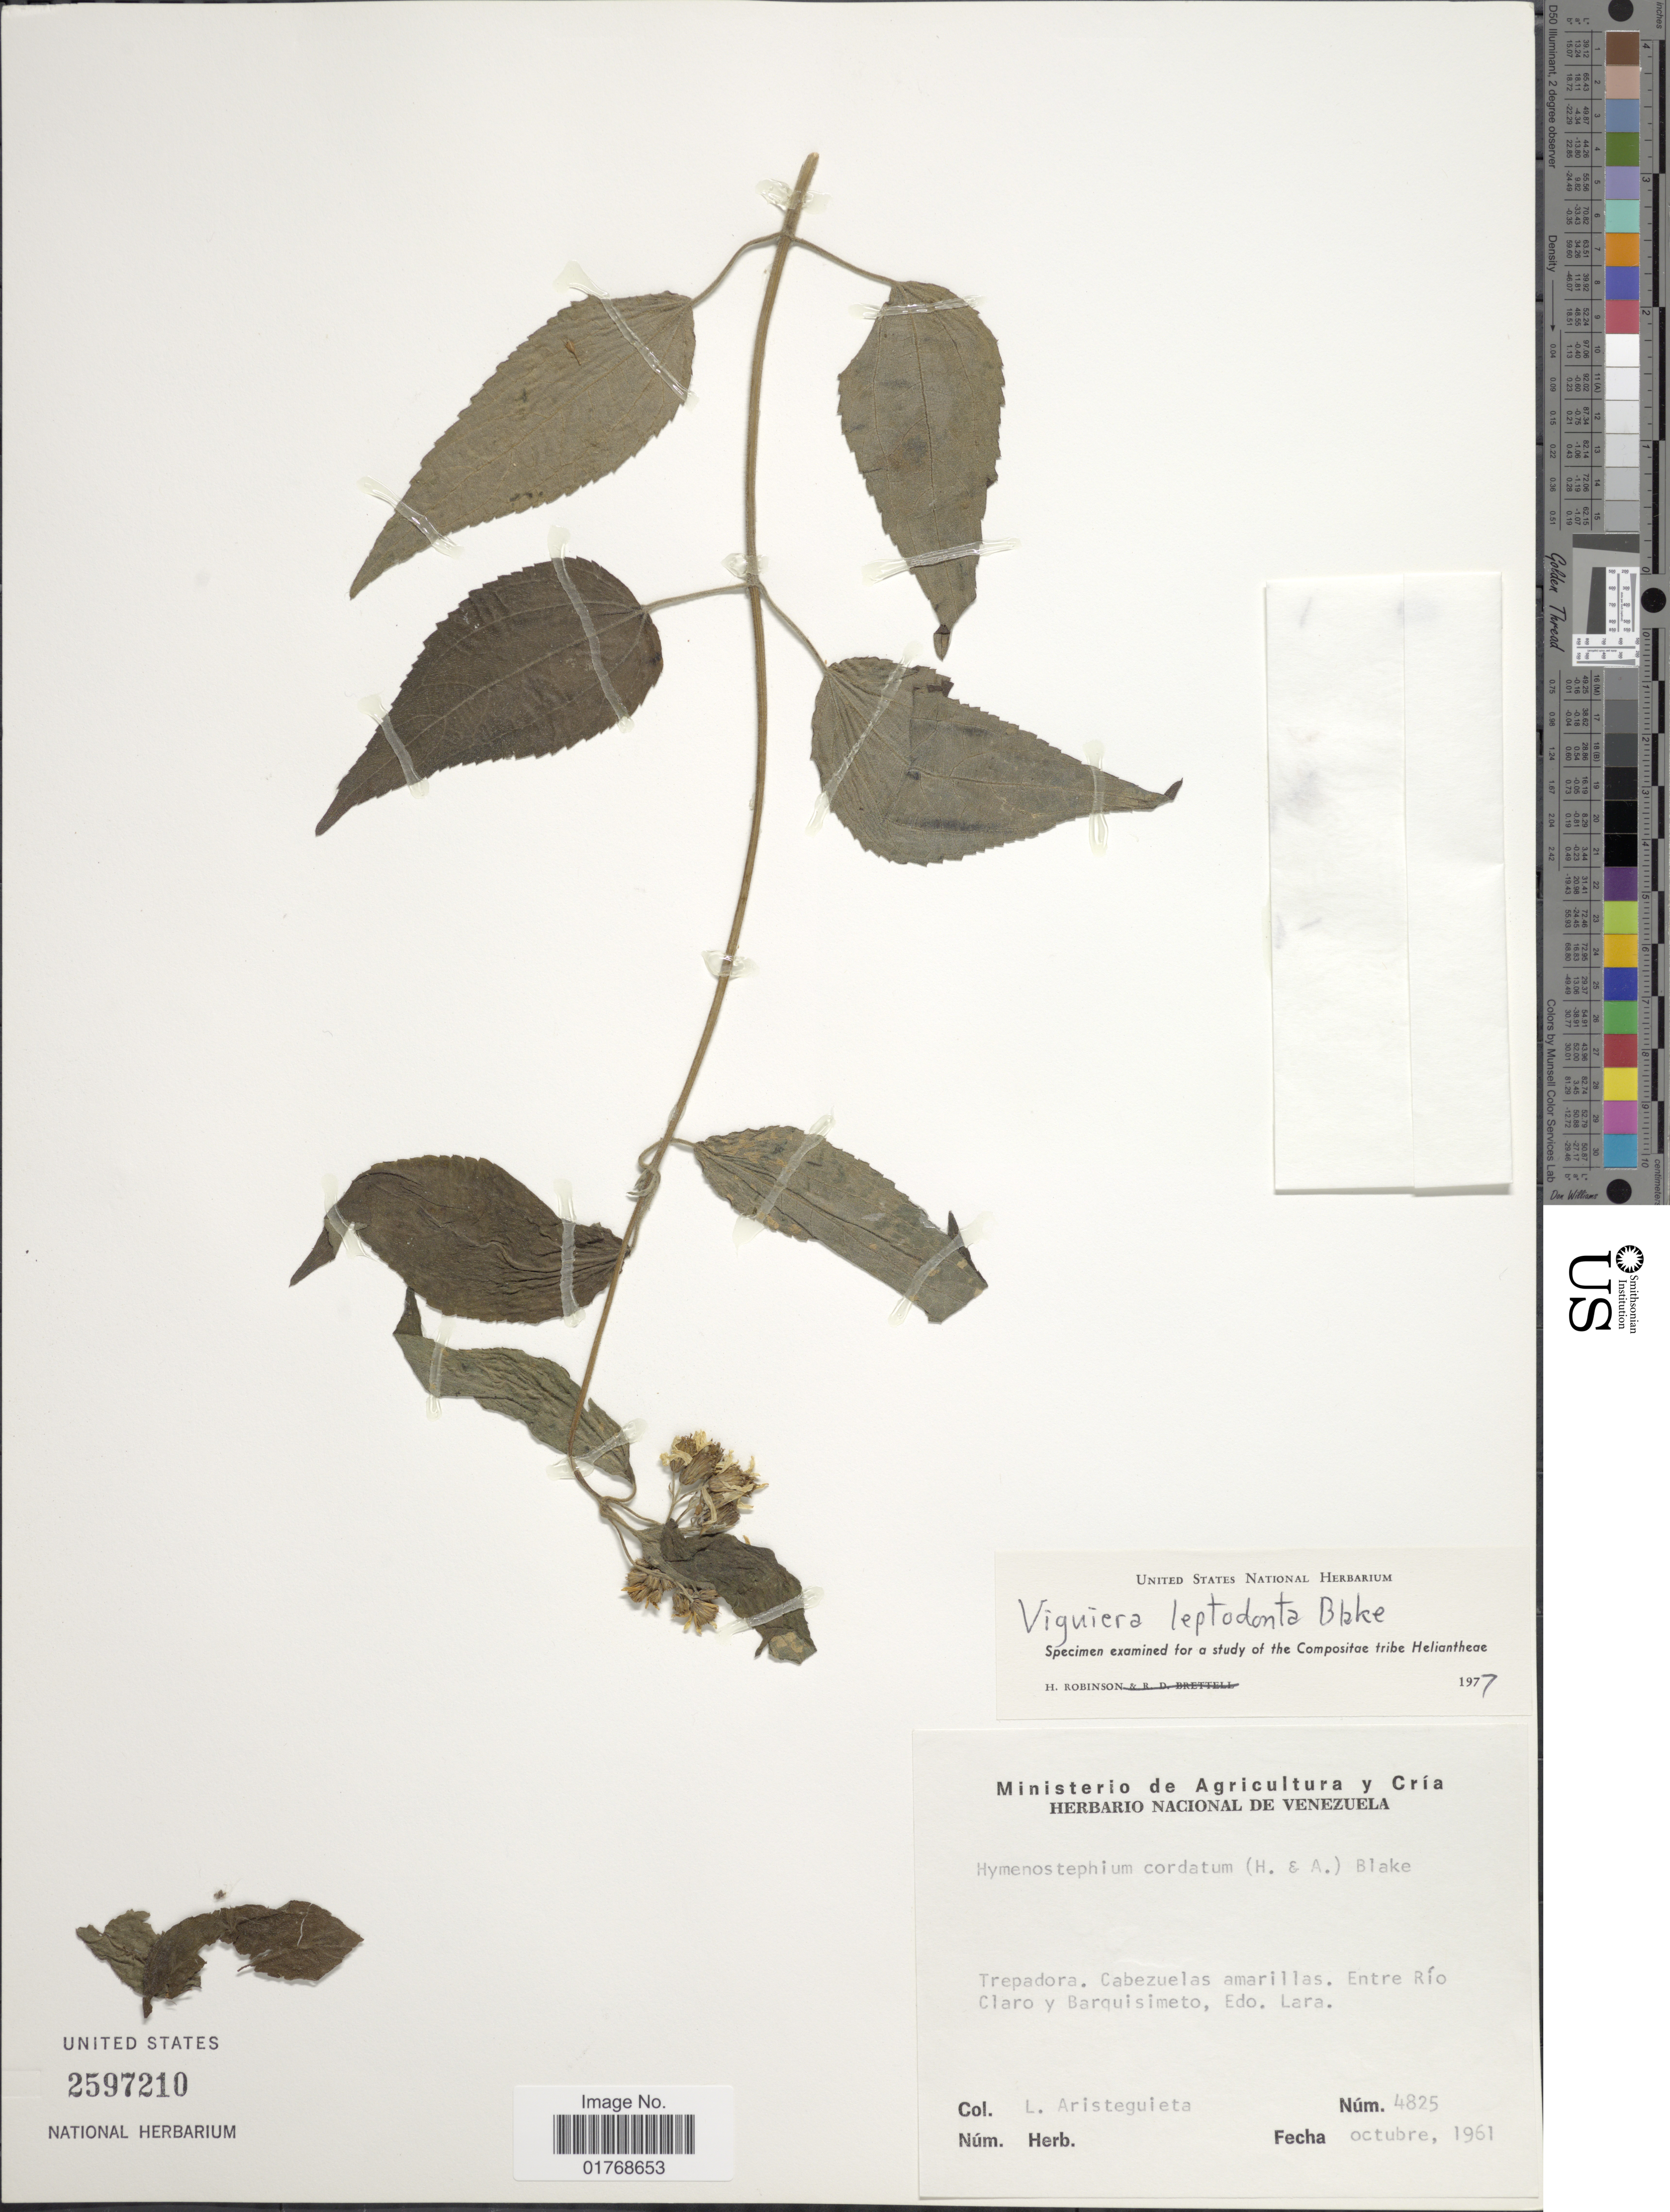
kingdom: Plantae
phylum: Tracheophyta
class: Magnoliopsida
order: Asterales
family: Asteraceae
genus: Viguiera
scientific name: Viguiera leptodonta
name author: S.F. Blake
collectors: L. Aristeguieta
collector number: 4825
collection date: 1961-10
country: Venezuela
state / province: Lara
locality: Trepadora. Cabezuelas amarillas. Entre Róo Claro y Barquisimeto, Edo. Lara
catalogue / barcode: US 2597210